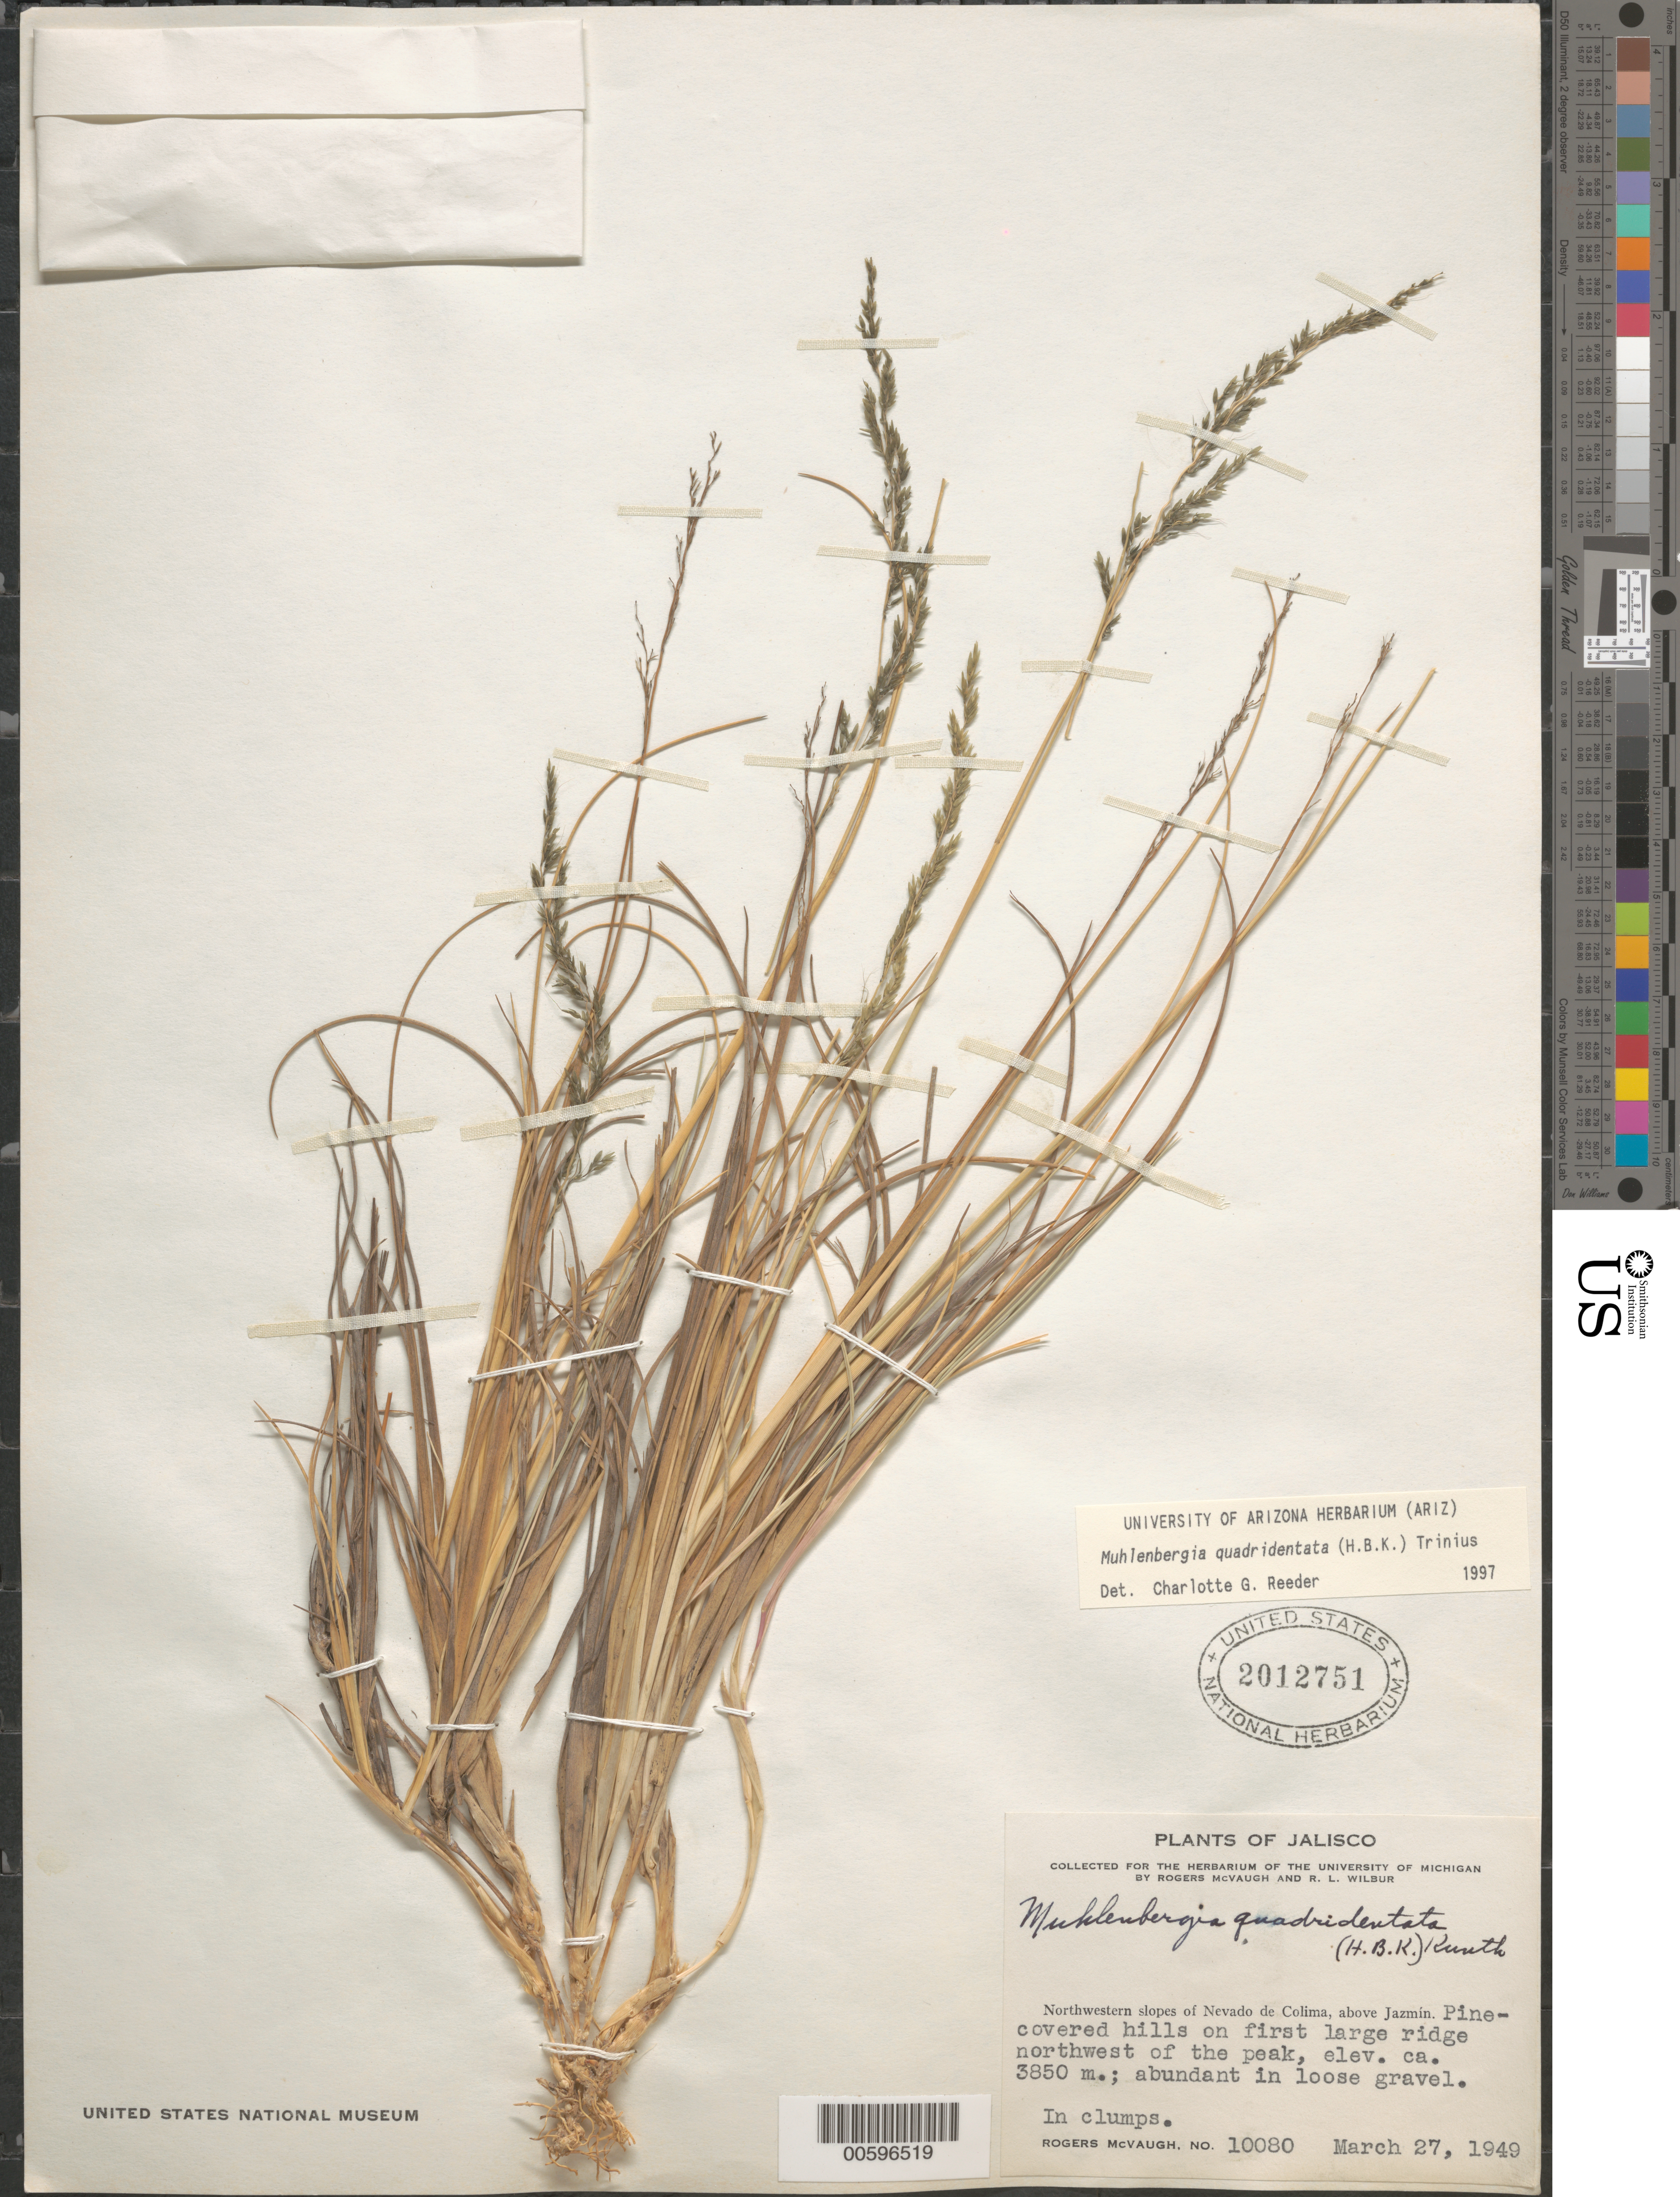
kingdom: Plantae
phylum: Tracheophyta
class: Liliopsida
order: Poales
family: Poaceae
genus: Muhlenbergia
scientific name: Muhlenbergia quadridentata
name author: (Kunth) Trin.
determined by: Reeder, C. G., (ARIZ)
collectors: R. McVaugh & R. L. Wilbur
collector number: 10080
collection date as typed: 27 Mar 1949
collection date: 1949-03-27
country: Mexico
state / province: Jalisco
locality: NW slopes of Nevado de Colima, above Jazmín.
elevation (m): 3850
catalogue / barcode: US 2012751